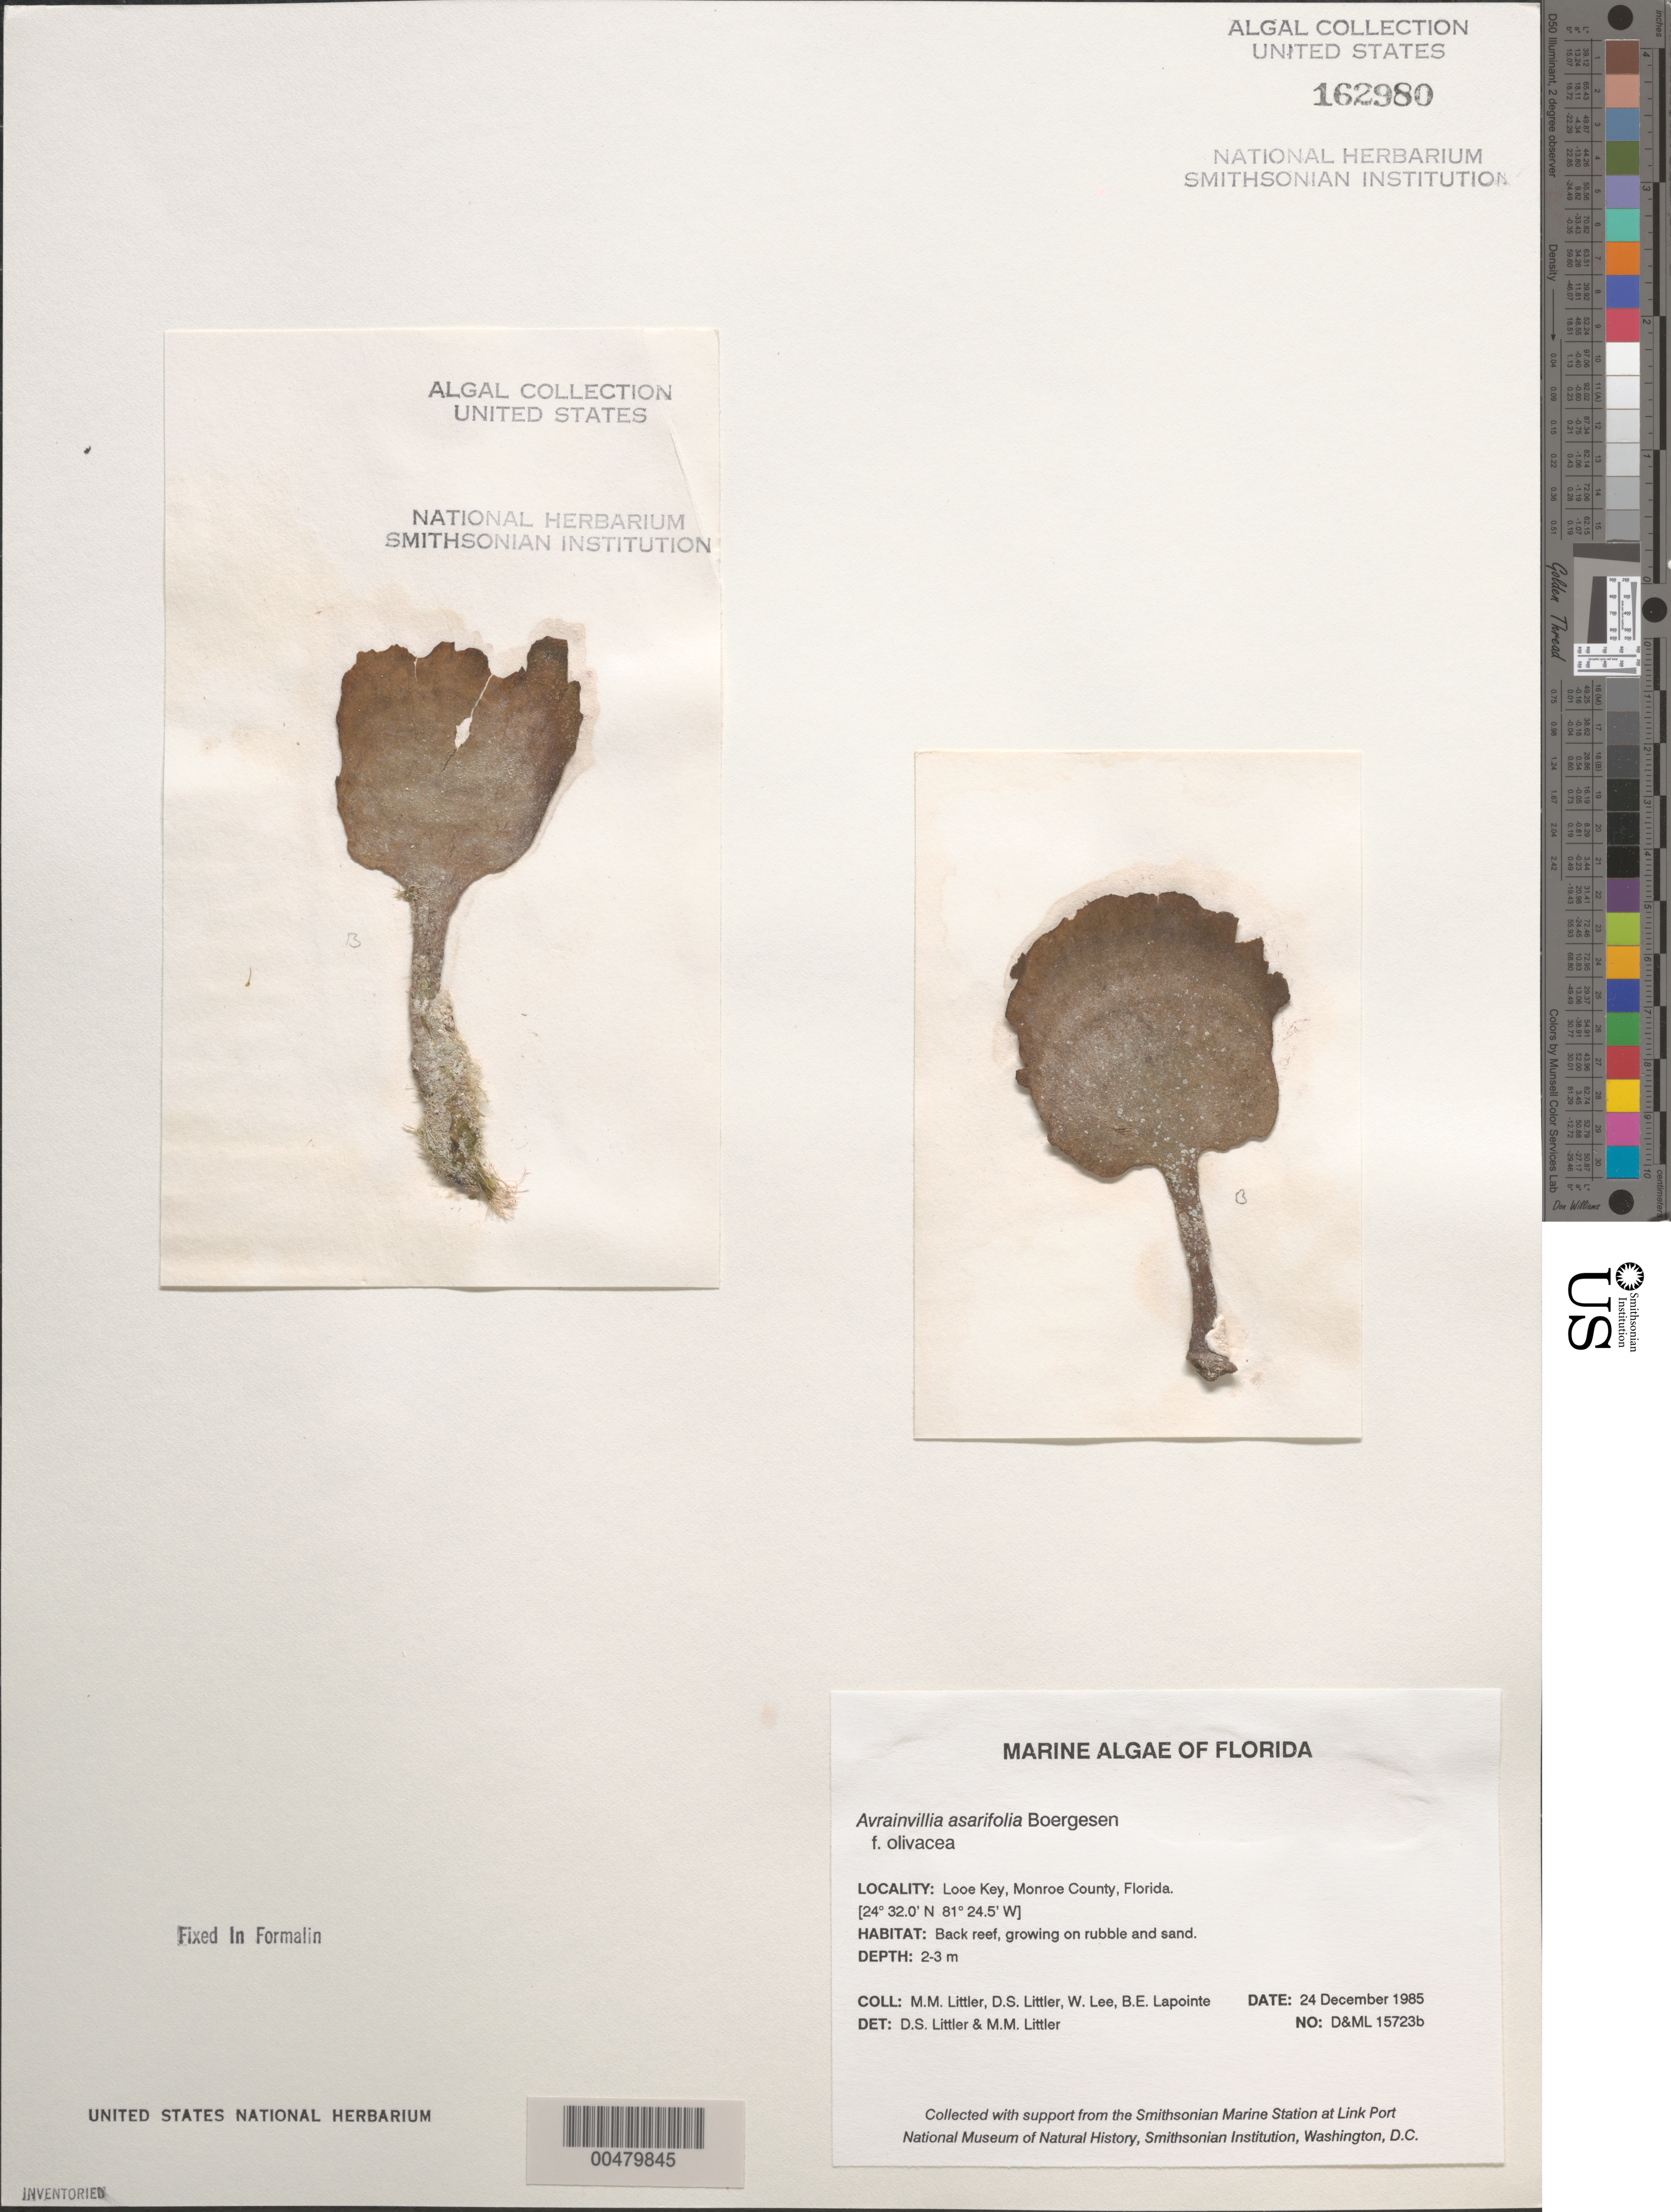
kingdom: Plantae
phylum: Chlorophyta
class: Ulvophyceae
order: Bryopsidales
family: Dichotomosiphonaceae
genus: Avrainvillea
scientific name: Avrainvillea asarifolia f. olivacea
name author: D.S. Littler & Littler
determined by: Littler, D. S.; Littler, M. M.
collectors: M. M. Littler, D. S. Littler, W. Lee & S. Reed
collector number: D&ML 15723b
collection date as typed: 24 Dec 1985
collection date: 1985-12-24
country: United States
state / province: Florida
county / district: Monroe County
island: Looe Key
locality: Looe Key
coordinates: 24 32.0' N, 81 24.5' W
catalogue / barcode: US 162980